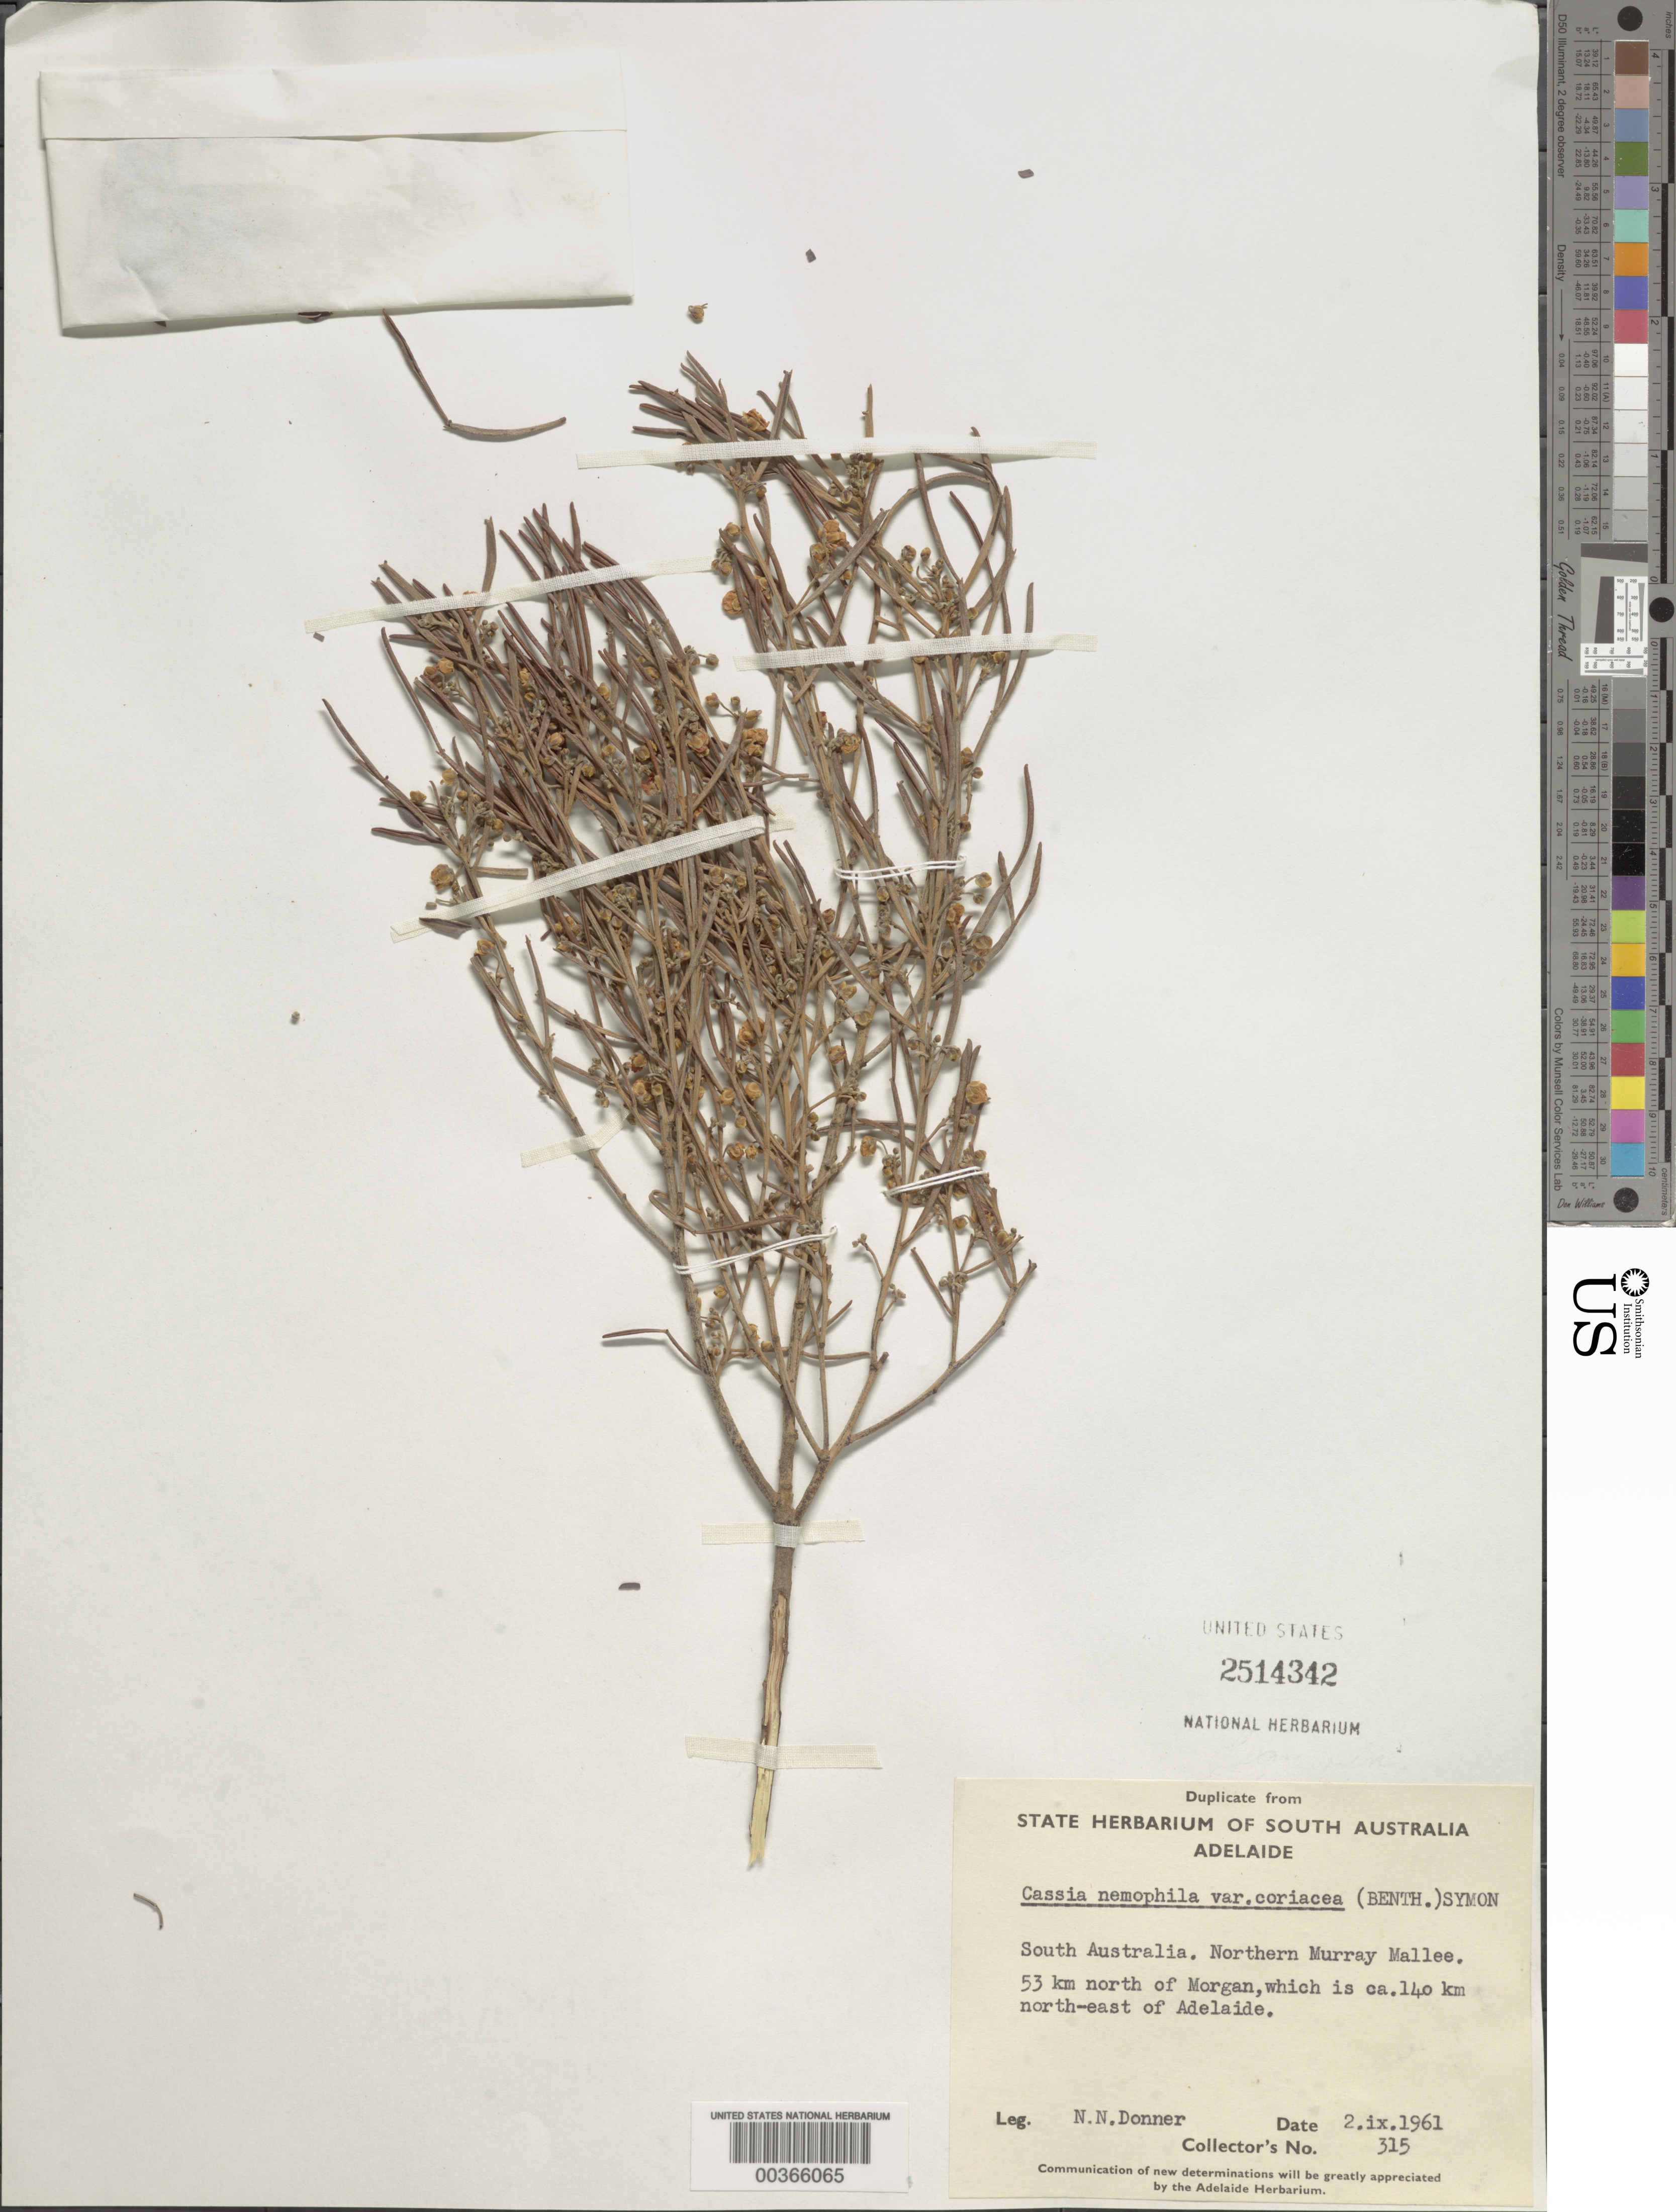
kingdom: Plantae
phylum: Tracheophyta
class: Magnoliopsida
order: Fabales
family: Fabaceae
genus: Senna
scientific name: Senna artemisioides subsp. x coriacea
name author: (Benth.) Randell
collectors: N. Donner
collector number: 315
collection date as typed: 02 Sep 1961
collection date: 1961-09-02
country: Australia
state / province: South Australia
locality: Northern murry mallee; 53 km n of morgan, which is ca 140 km ne of adelaide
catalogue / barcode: US 2514342